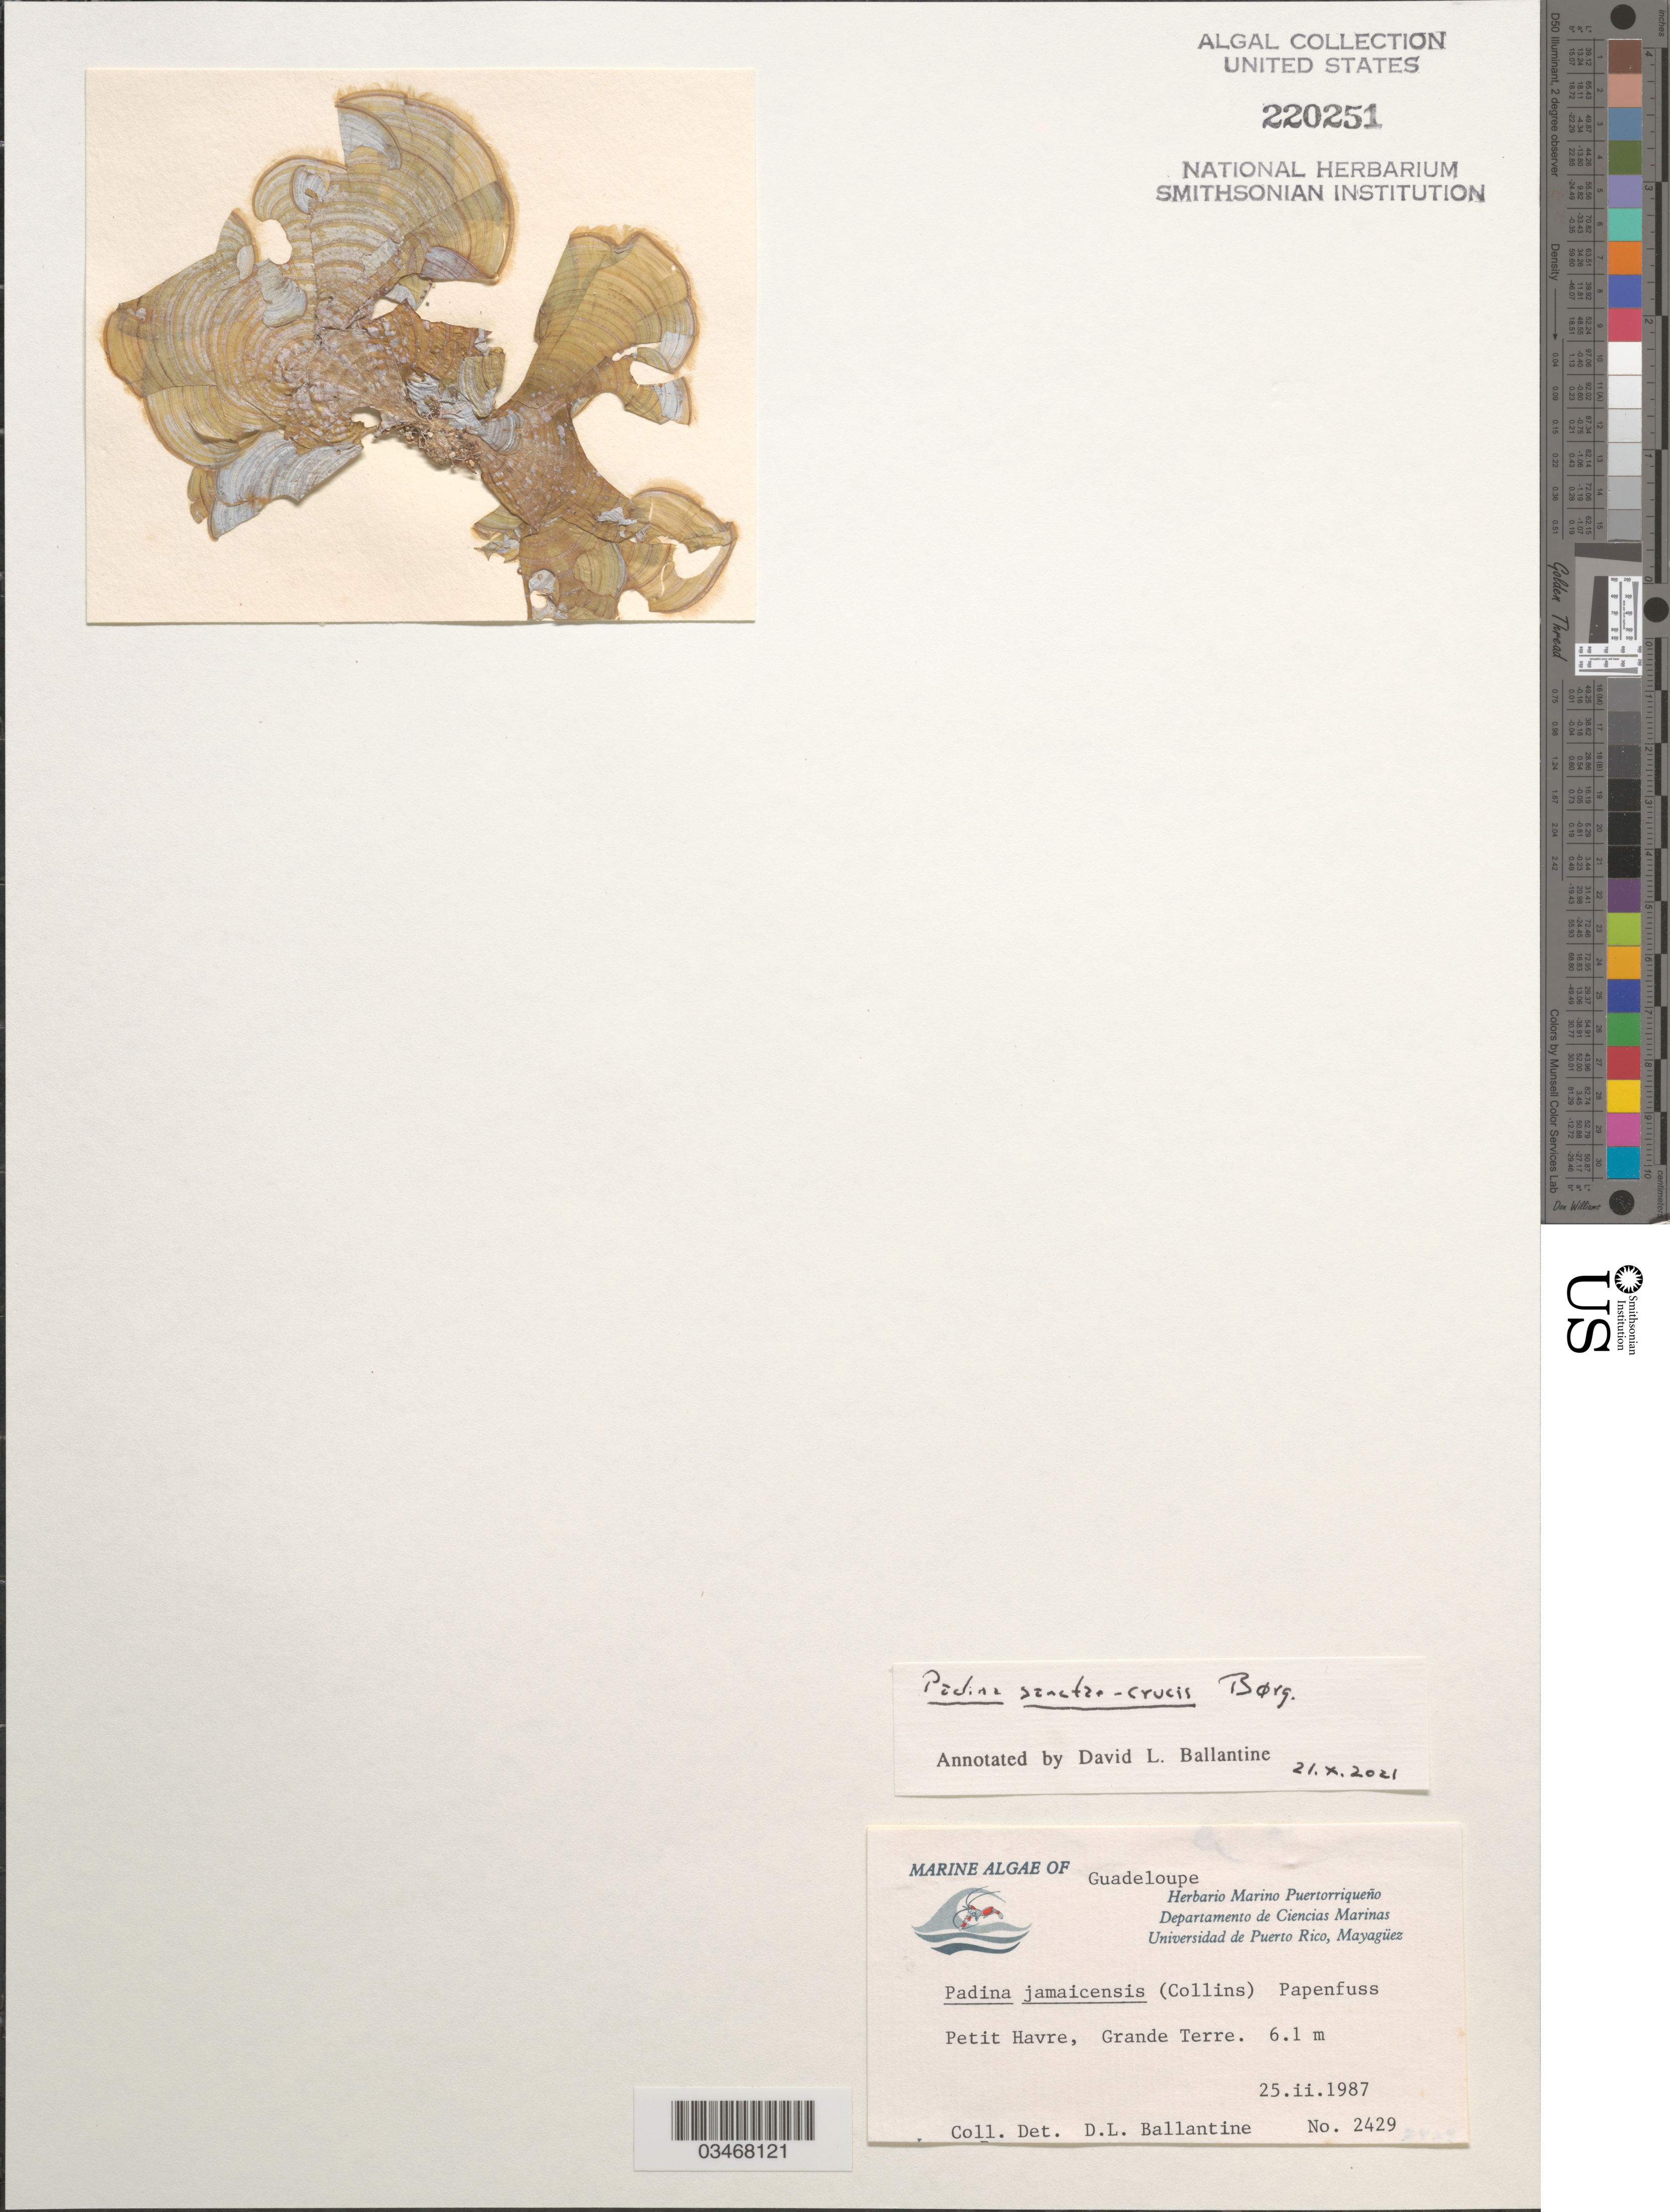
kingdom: Chromista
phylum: Ochrophyta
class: Phaeophyceae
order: Dictyotales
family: Dictyotaceae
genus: Padina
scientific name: Padina sanctae-crucis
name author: Børgesen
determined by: Ballantine, D. L.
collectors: D.L. Ballantine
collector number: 2429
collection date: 1987-02-25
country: Guadeloupe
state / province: Grande Terre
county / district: Petit Havre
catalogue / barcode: US 220251